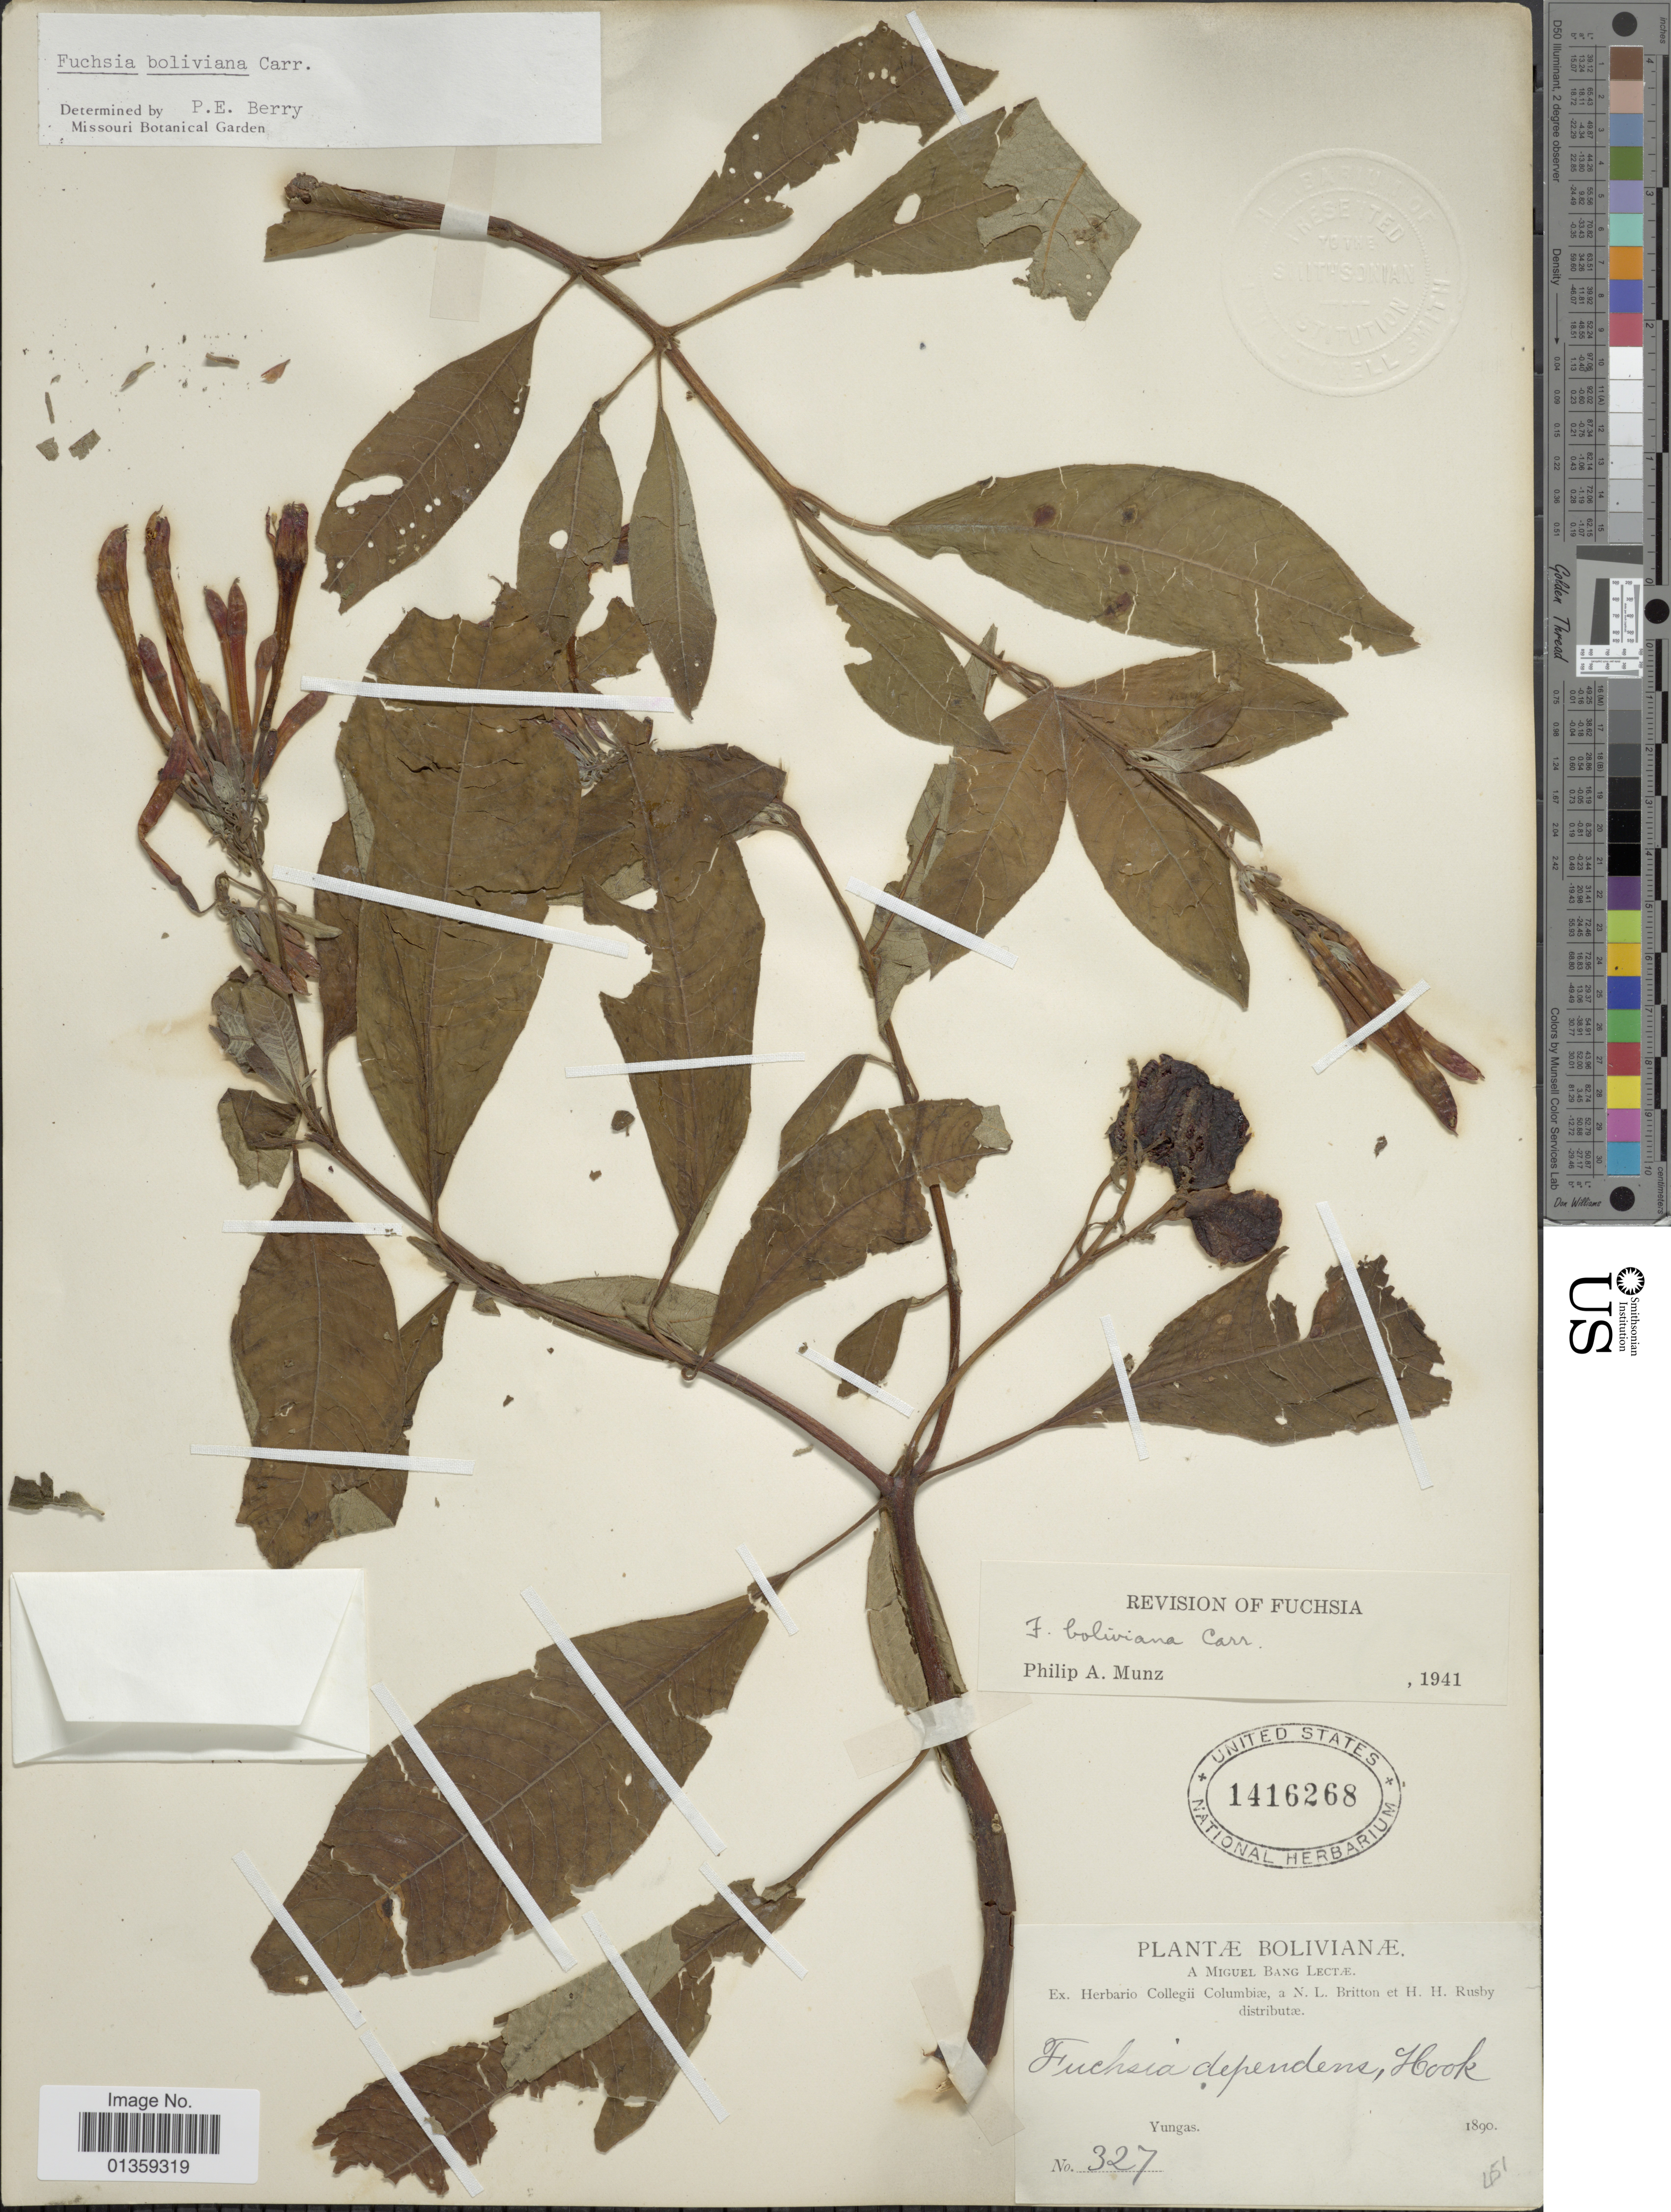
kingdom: Plantae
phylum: Tracheophyta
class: Magnoliopsida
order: Myrtales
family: Onagraceae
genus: Fuchsia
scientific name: Fuchsia boliviana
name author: Carrière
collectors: M. Bang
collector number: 327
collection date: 1890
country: Bolivia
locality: Yungas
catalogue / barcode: US 1416268